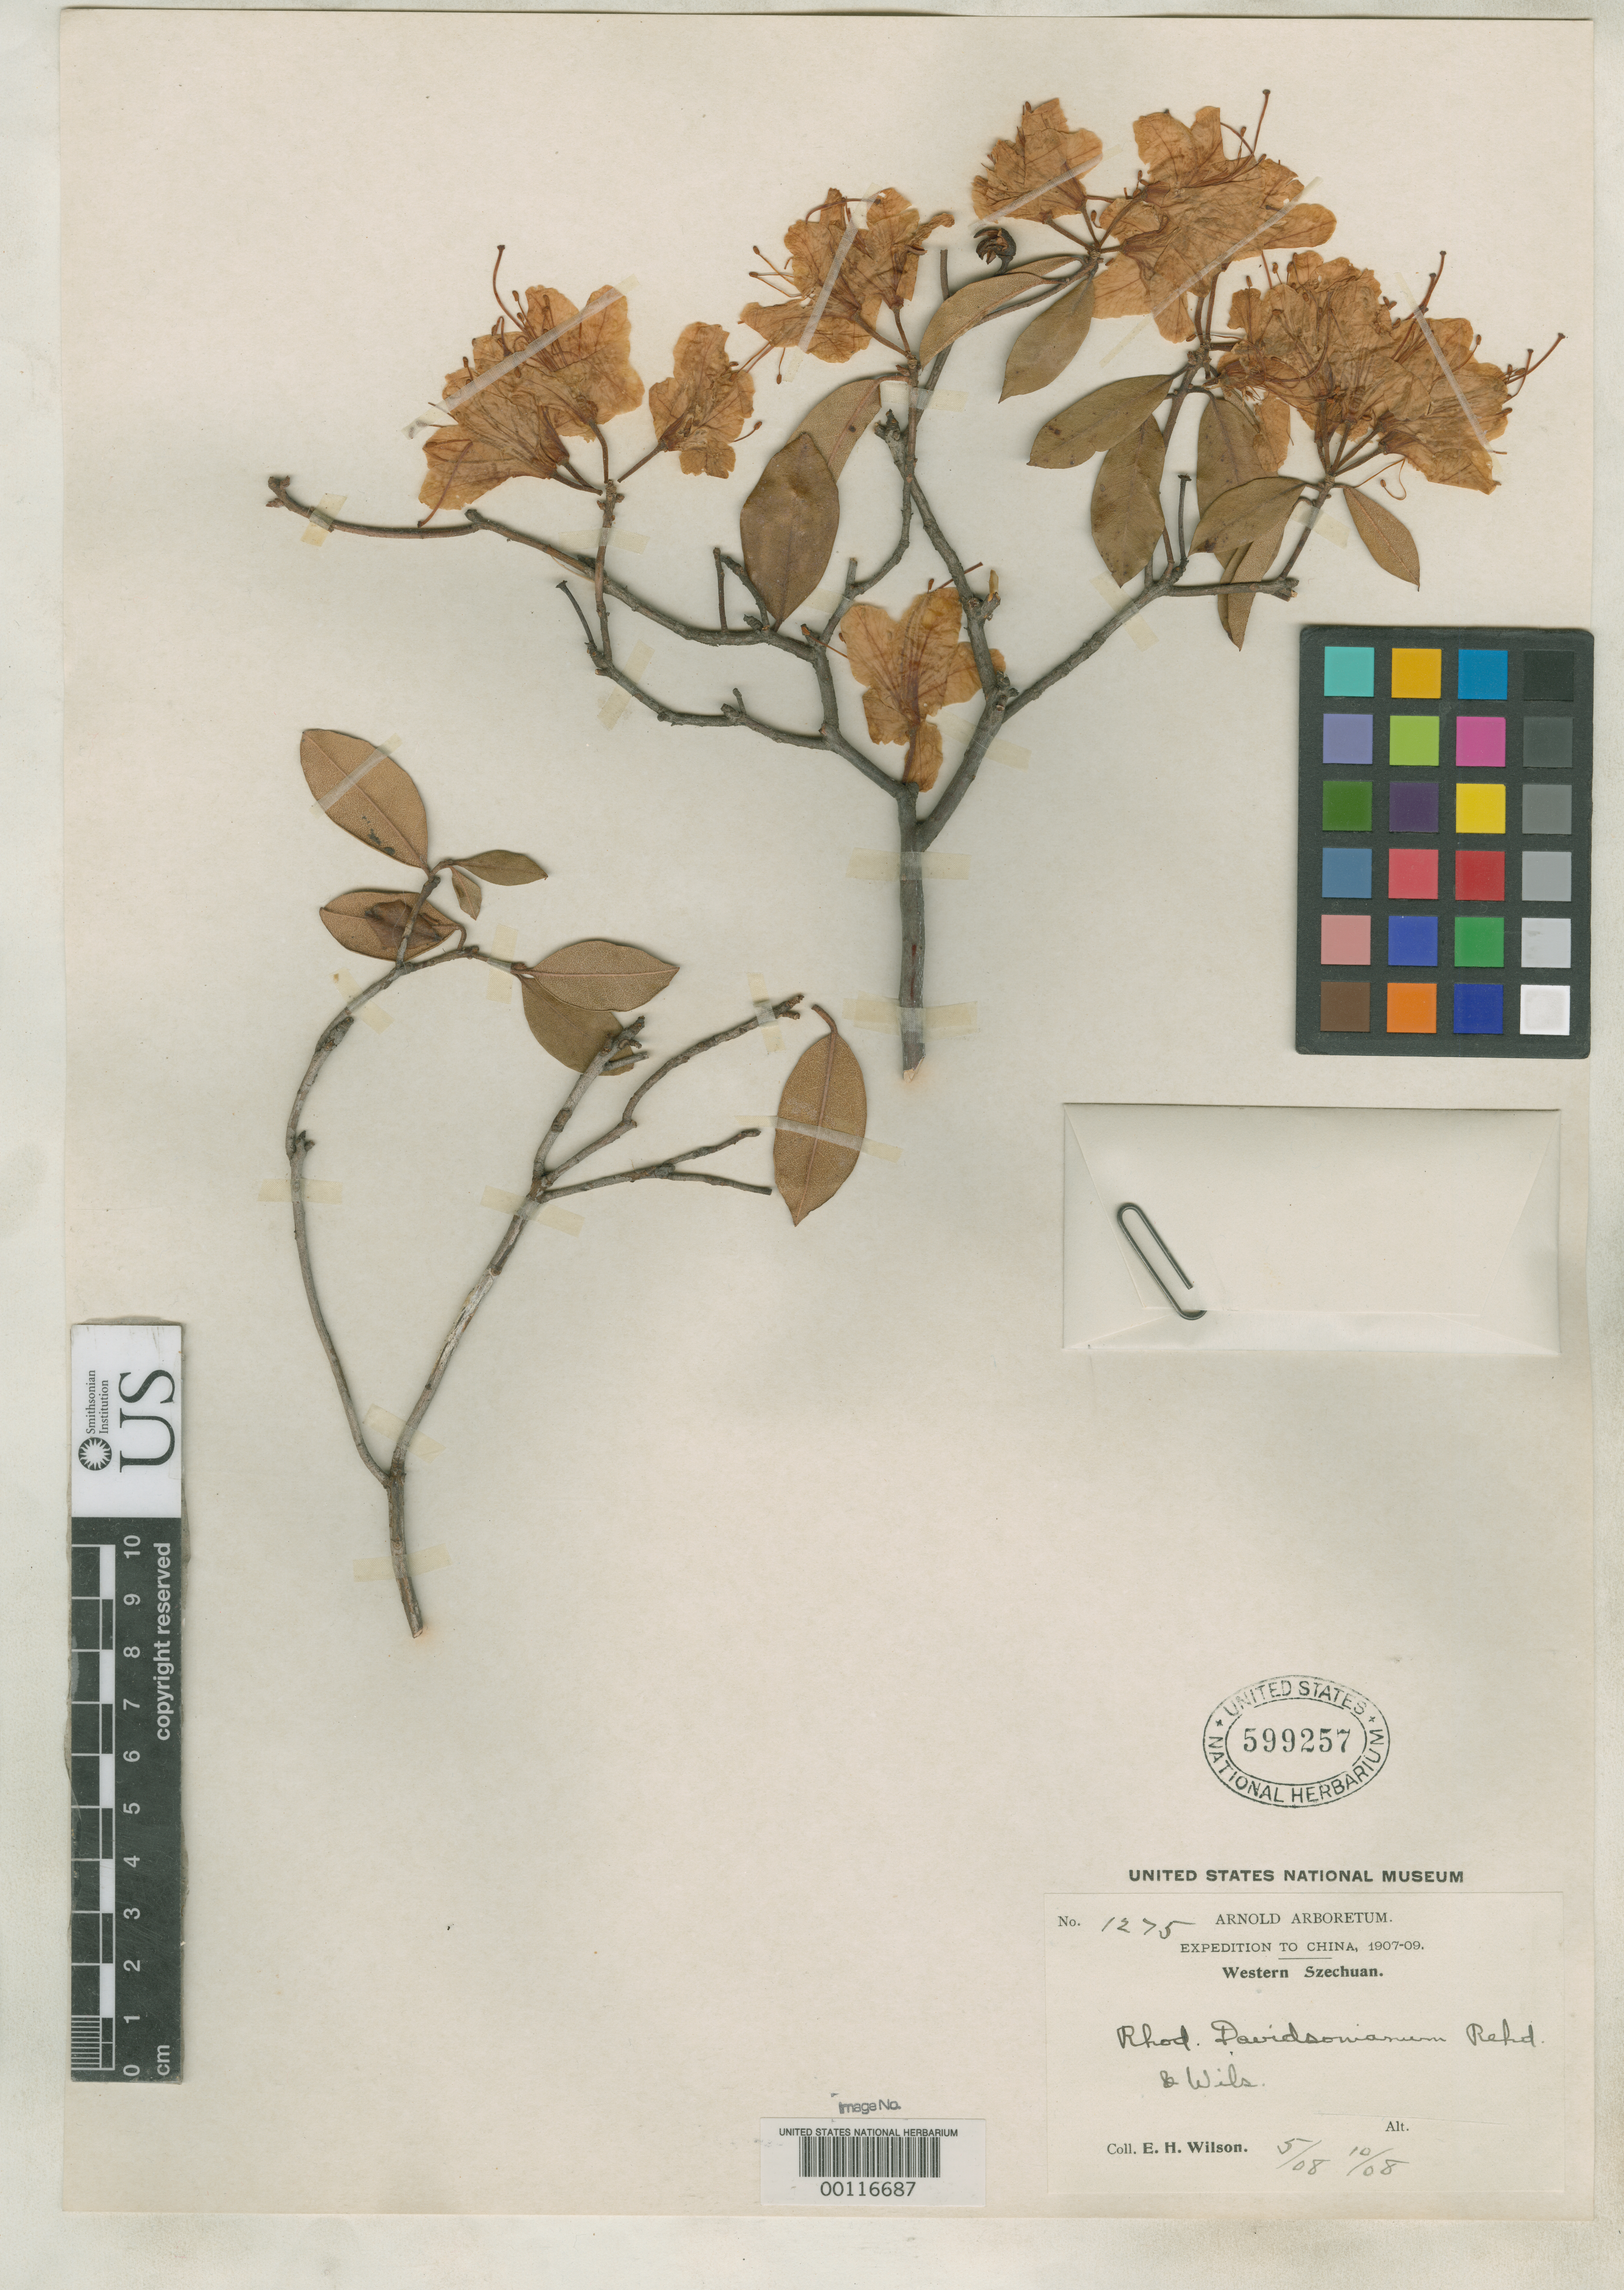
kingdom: Plantae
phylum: Tracheophyta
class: Magnoliopsida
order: Ericales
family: Ericaceae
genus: Rhododendron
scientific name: Rhododendron davidsonianum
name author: Rehder & E.H. Wilson in Sarg.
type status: Isotype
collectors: E. H. Wilson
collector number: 1275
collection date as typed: May 1908 and -- Oct 1908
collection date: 1908-05,1908-10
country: China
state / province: Sichuan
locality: Southeast Tachien-Lu.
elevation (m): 2000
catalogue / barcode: US 599257